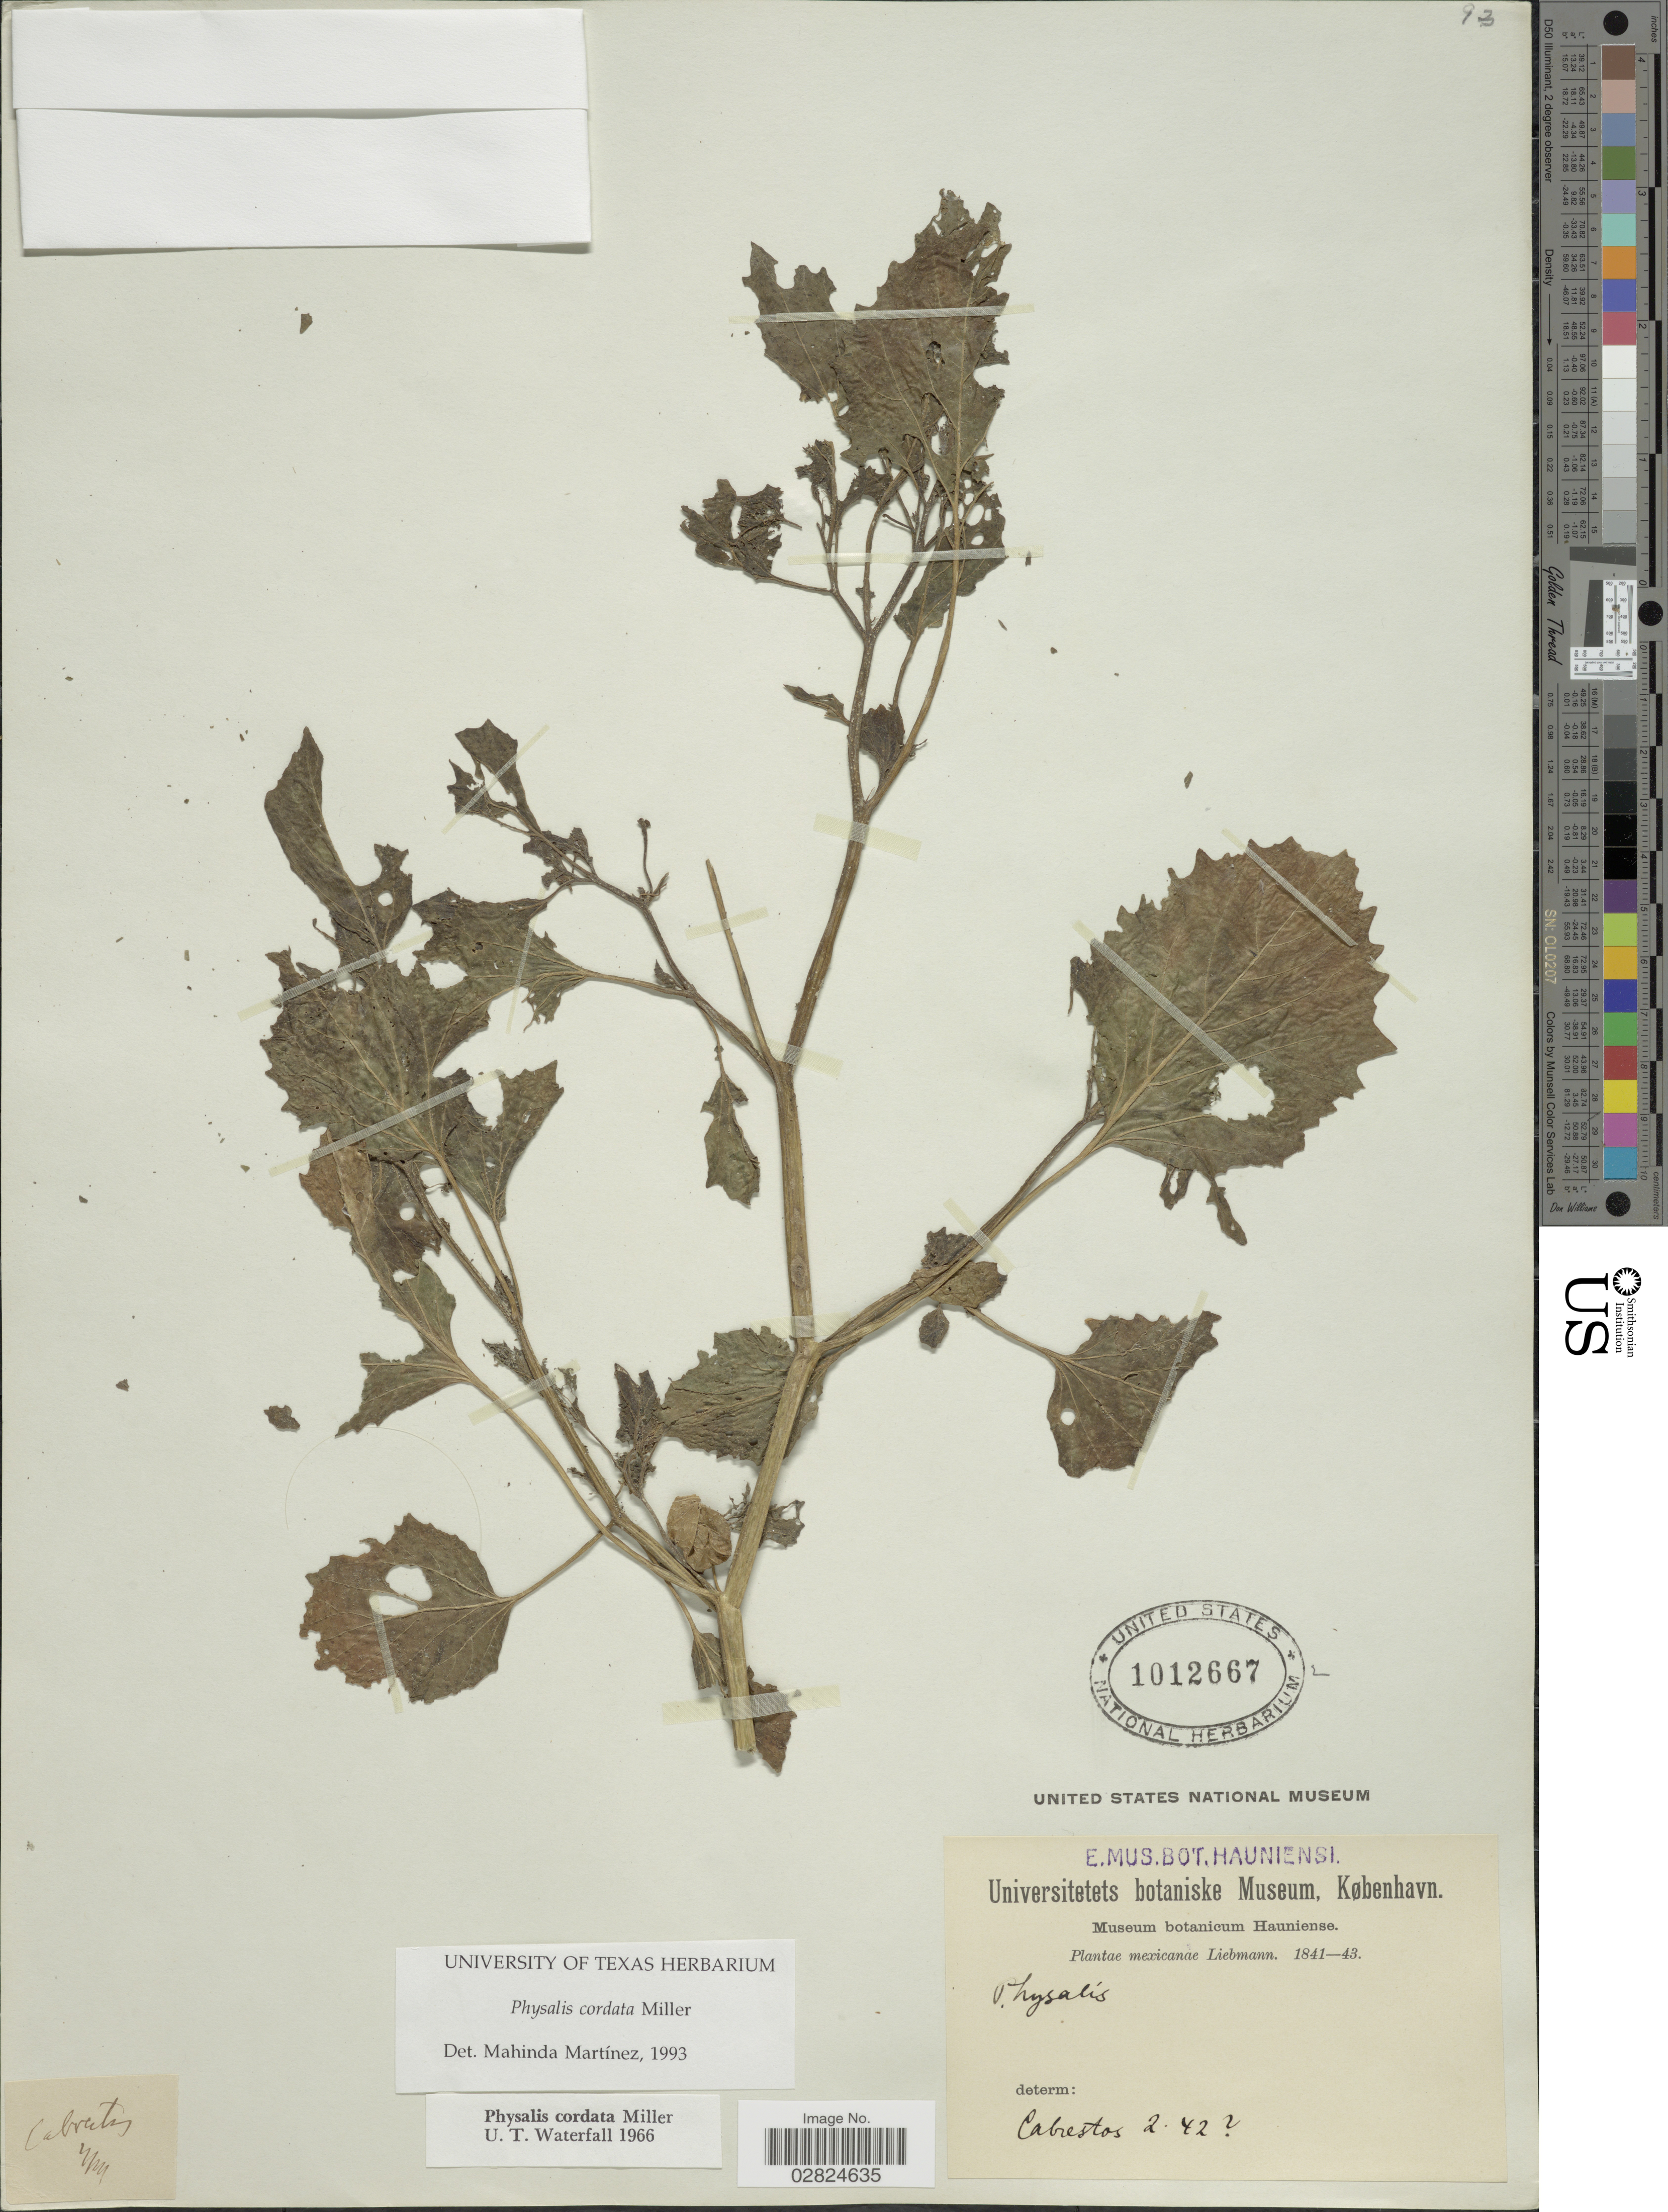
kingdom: Plantae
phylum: Tracheophyta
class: Magnoliopsida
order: Solanales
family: Solanaceae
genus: Physalis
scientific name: Physalis cordata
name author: Mill.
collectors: Liebmann, --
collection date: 1842-02/1843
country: Mexico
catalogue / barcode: US 1012667